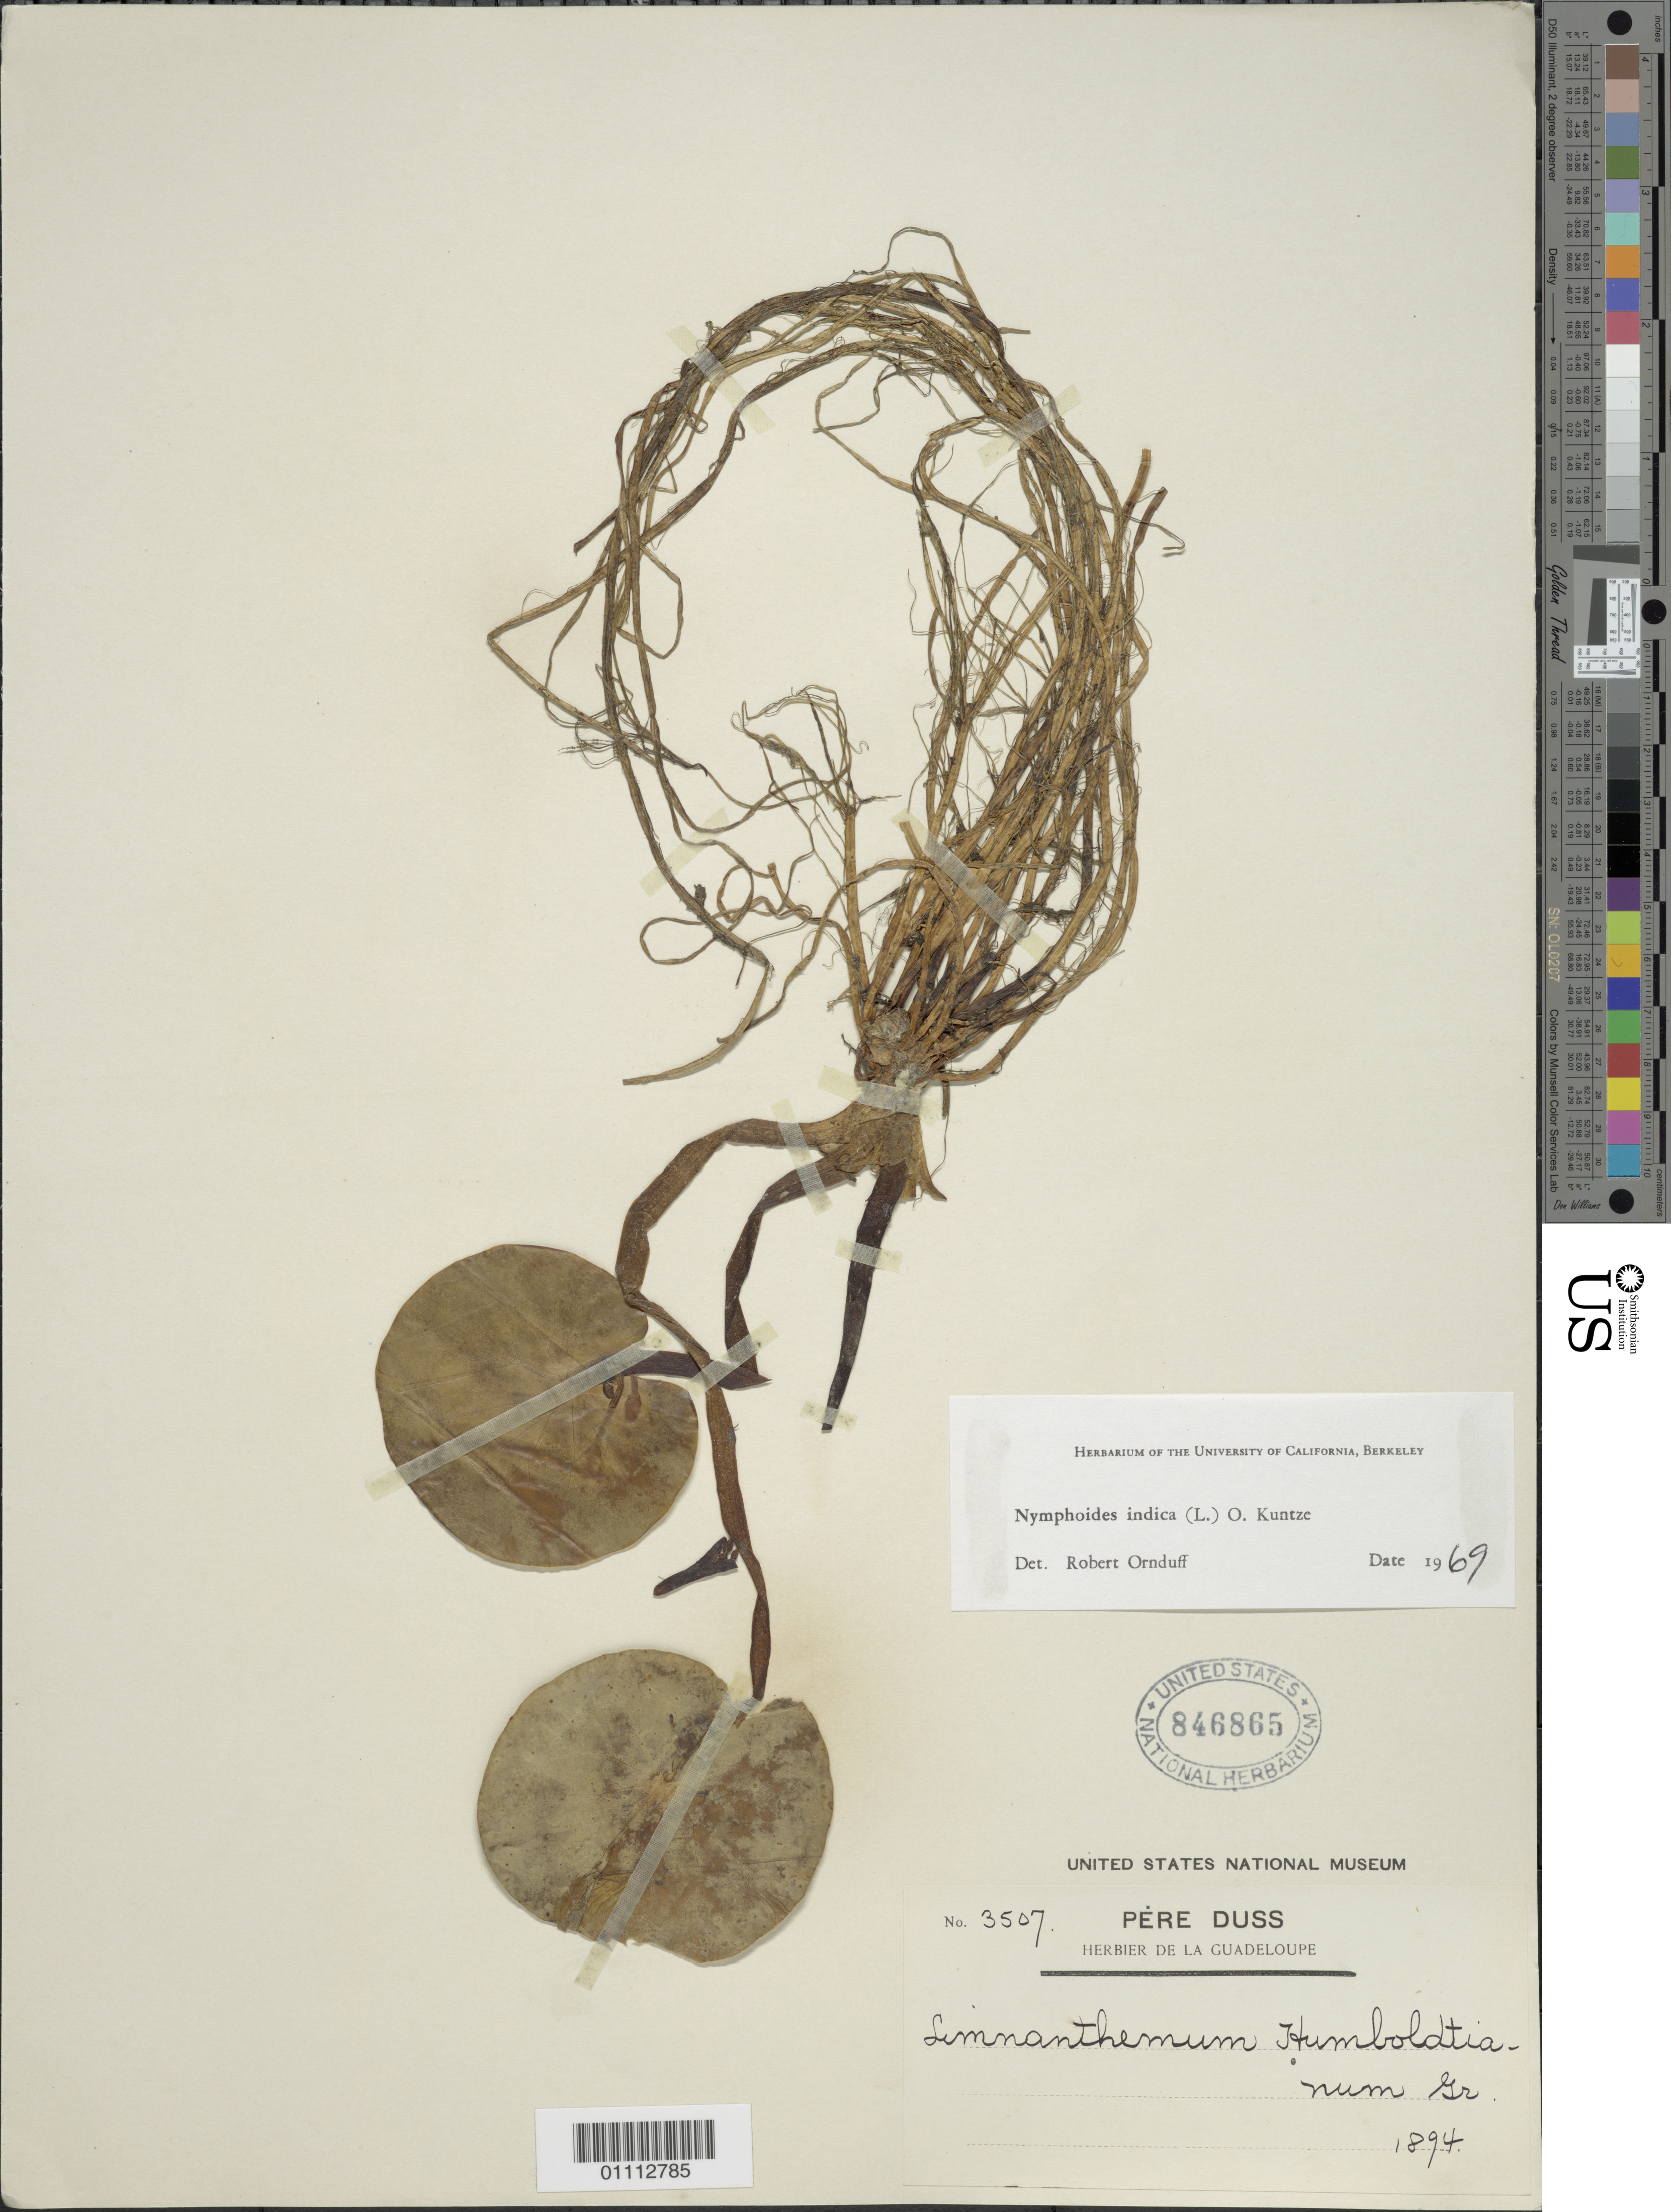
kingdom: Plantae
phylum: Tracheophyta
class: Magnoliopsida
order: Asterales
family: Menyanthaceae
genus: Nymphoides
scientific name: Nymphoides indica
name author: (L.) Kuntze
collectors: Père Duss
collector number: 3507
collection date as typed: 1894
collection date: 1894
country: Guadeloupe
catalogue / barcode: US 846865